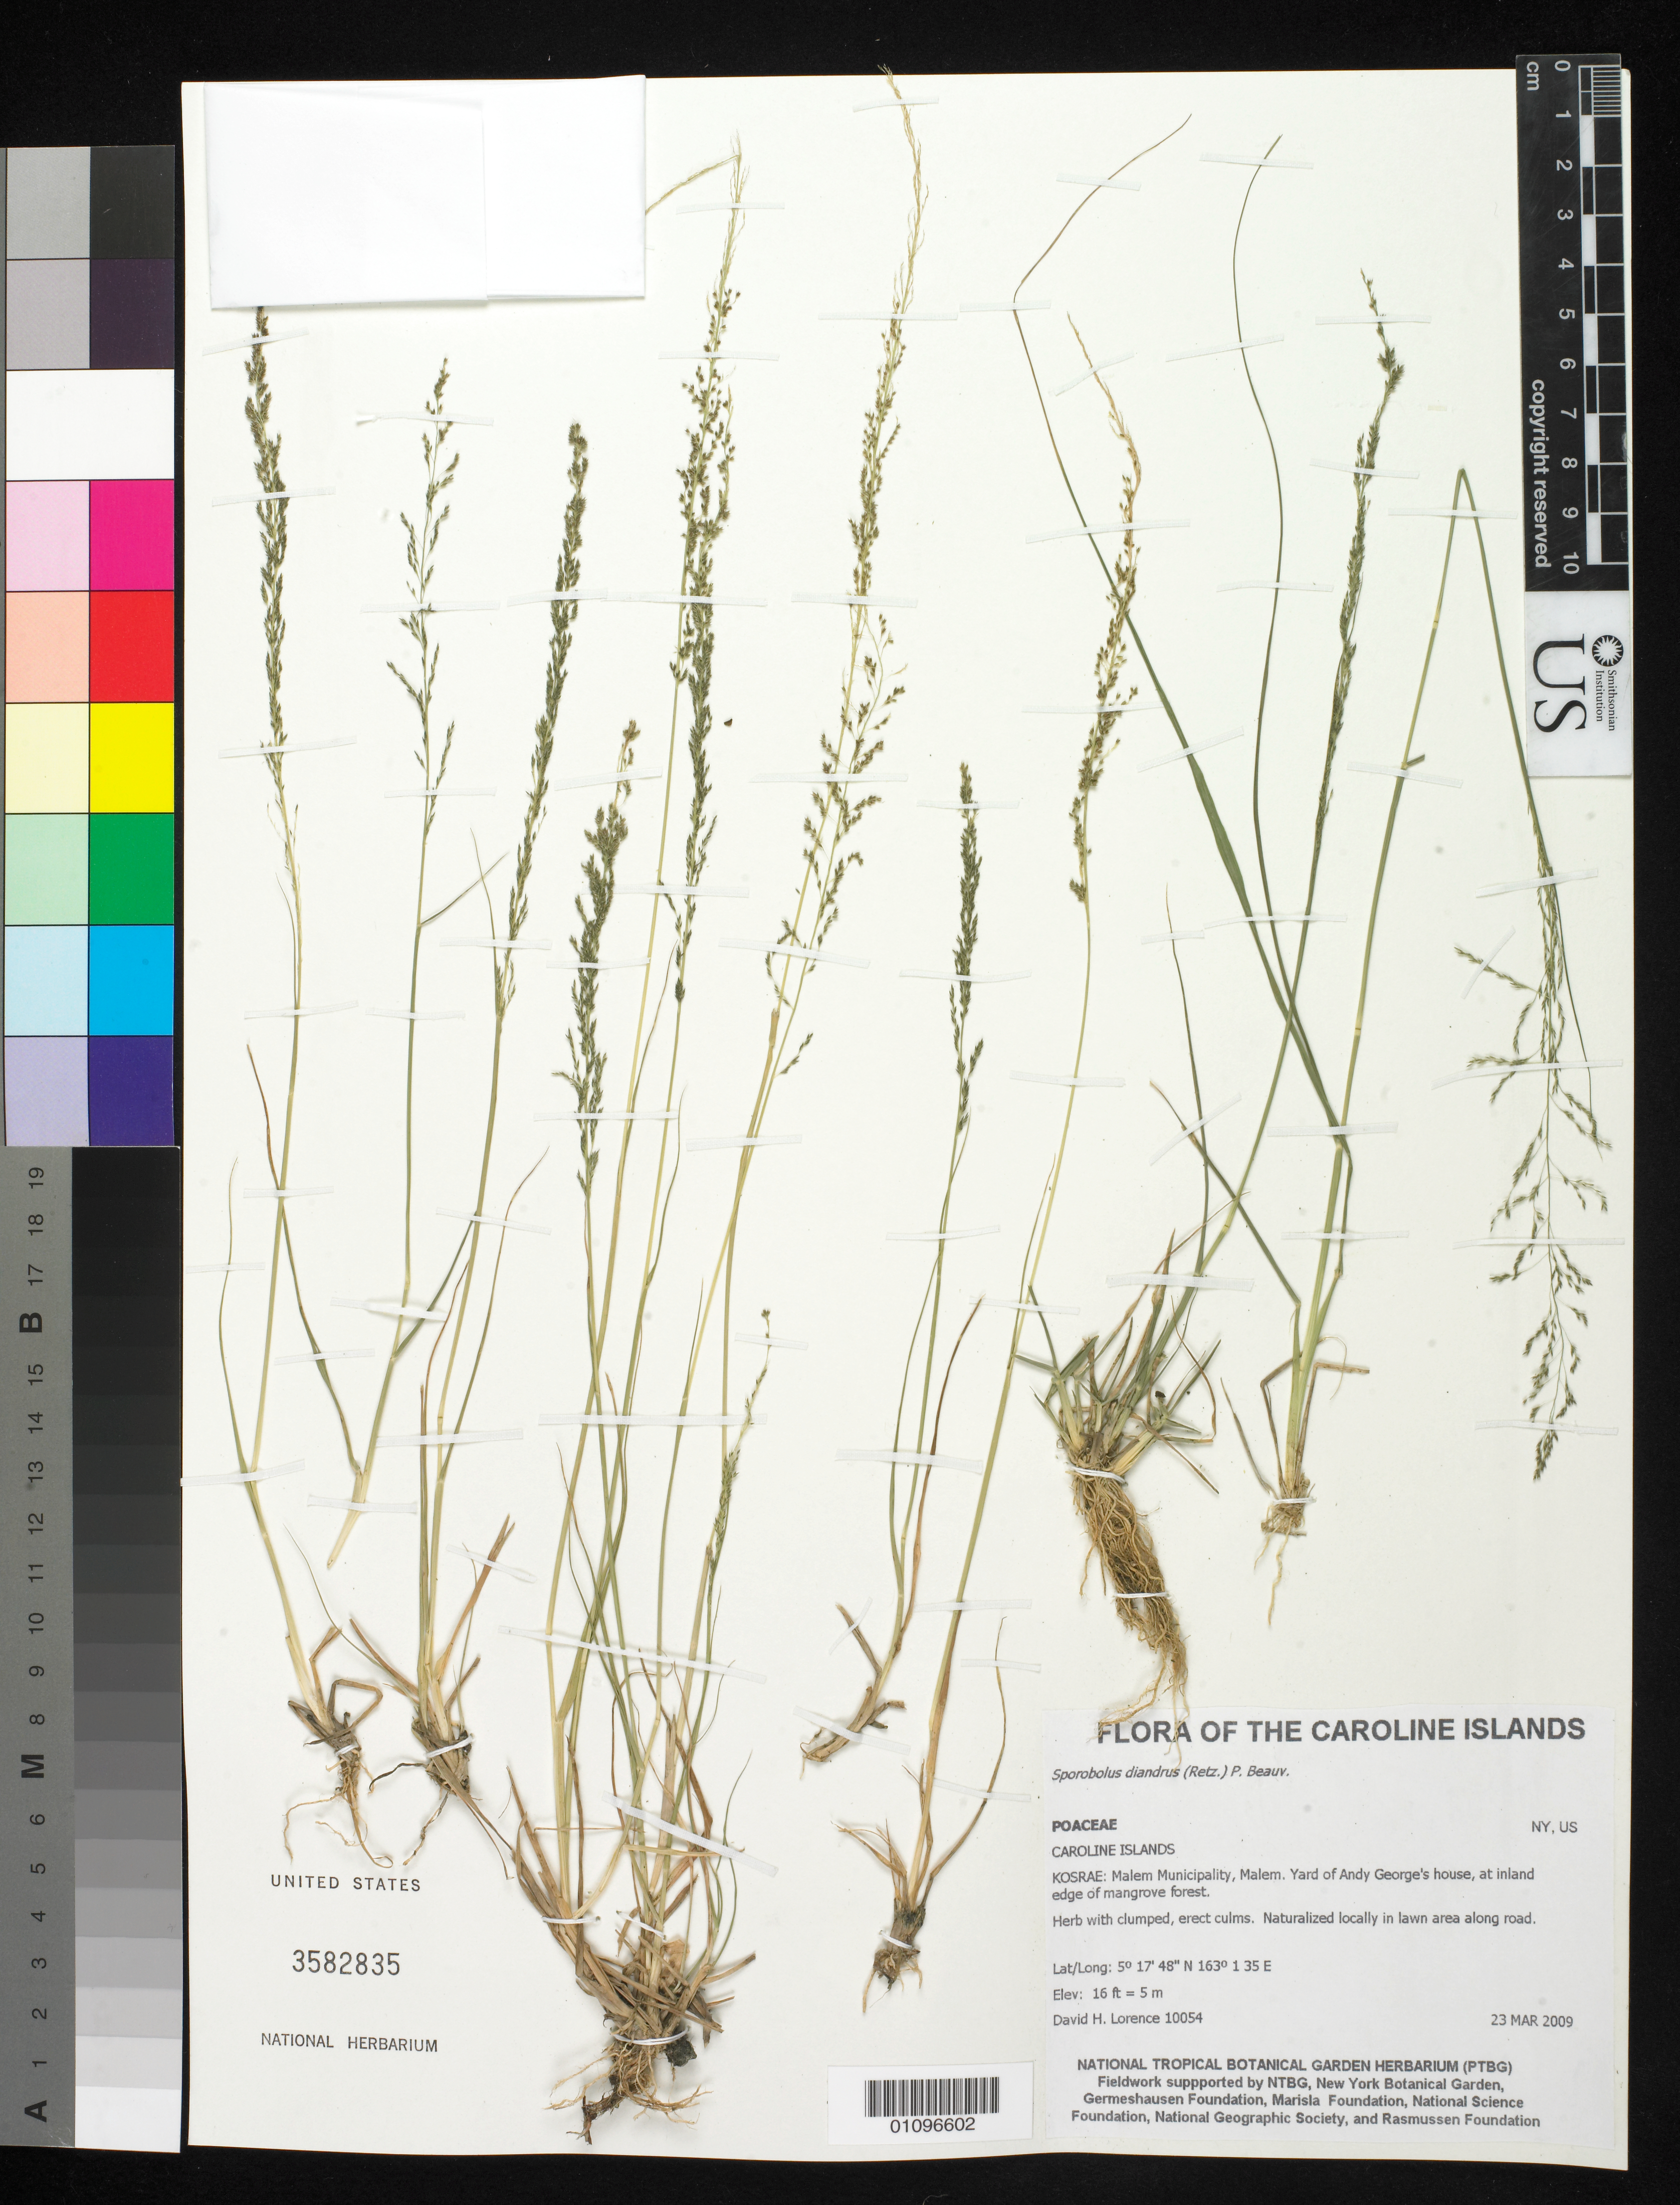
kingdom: Plantae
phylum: Tracheophyta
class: Liliopsida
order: Poales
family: Poaceae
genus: Sporobolus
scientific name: Sporobolus diander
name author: (Retz.) P. Beauv.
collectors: D. Lorence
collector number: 10054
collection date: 2009-03-23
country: Micronesia, Federated States of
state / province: Kosrae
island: Kosrae [Kusaie]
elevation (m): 5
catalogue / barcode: US 3582835